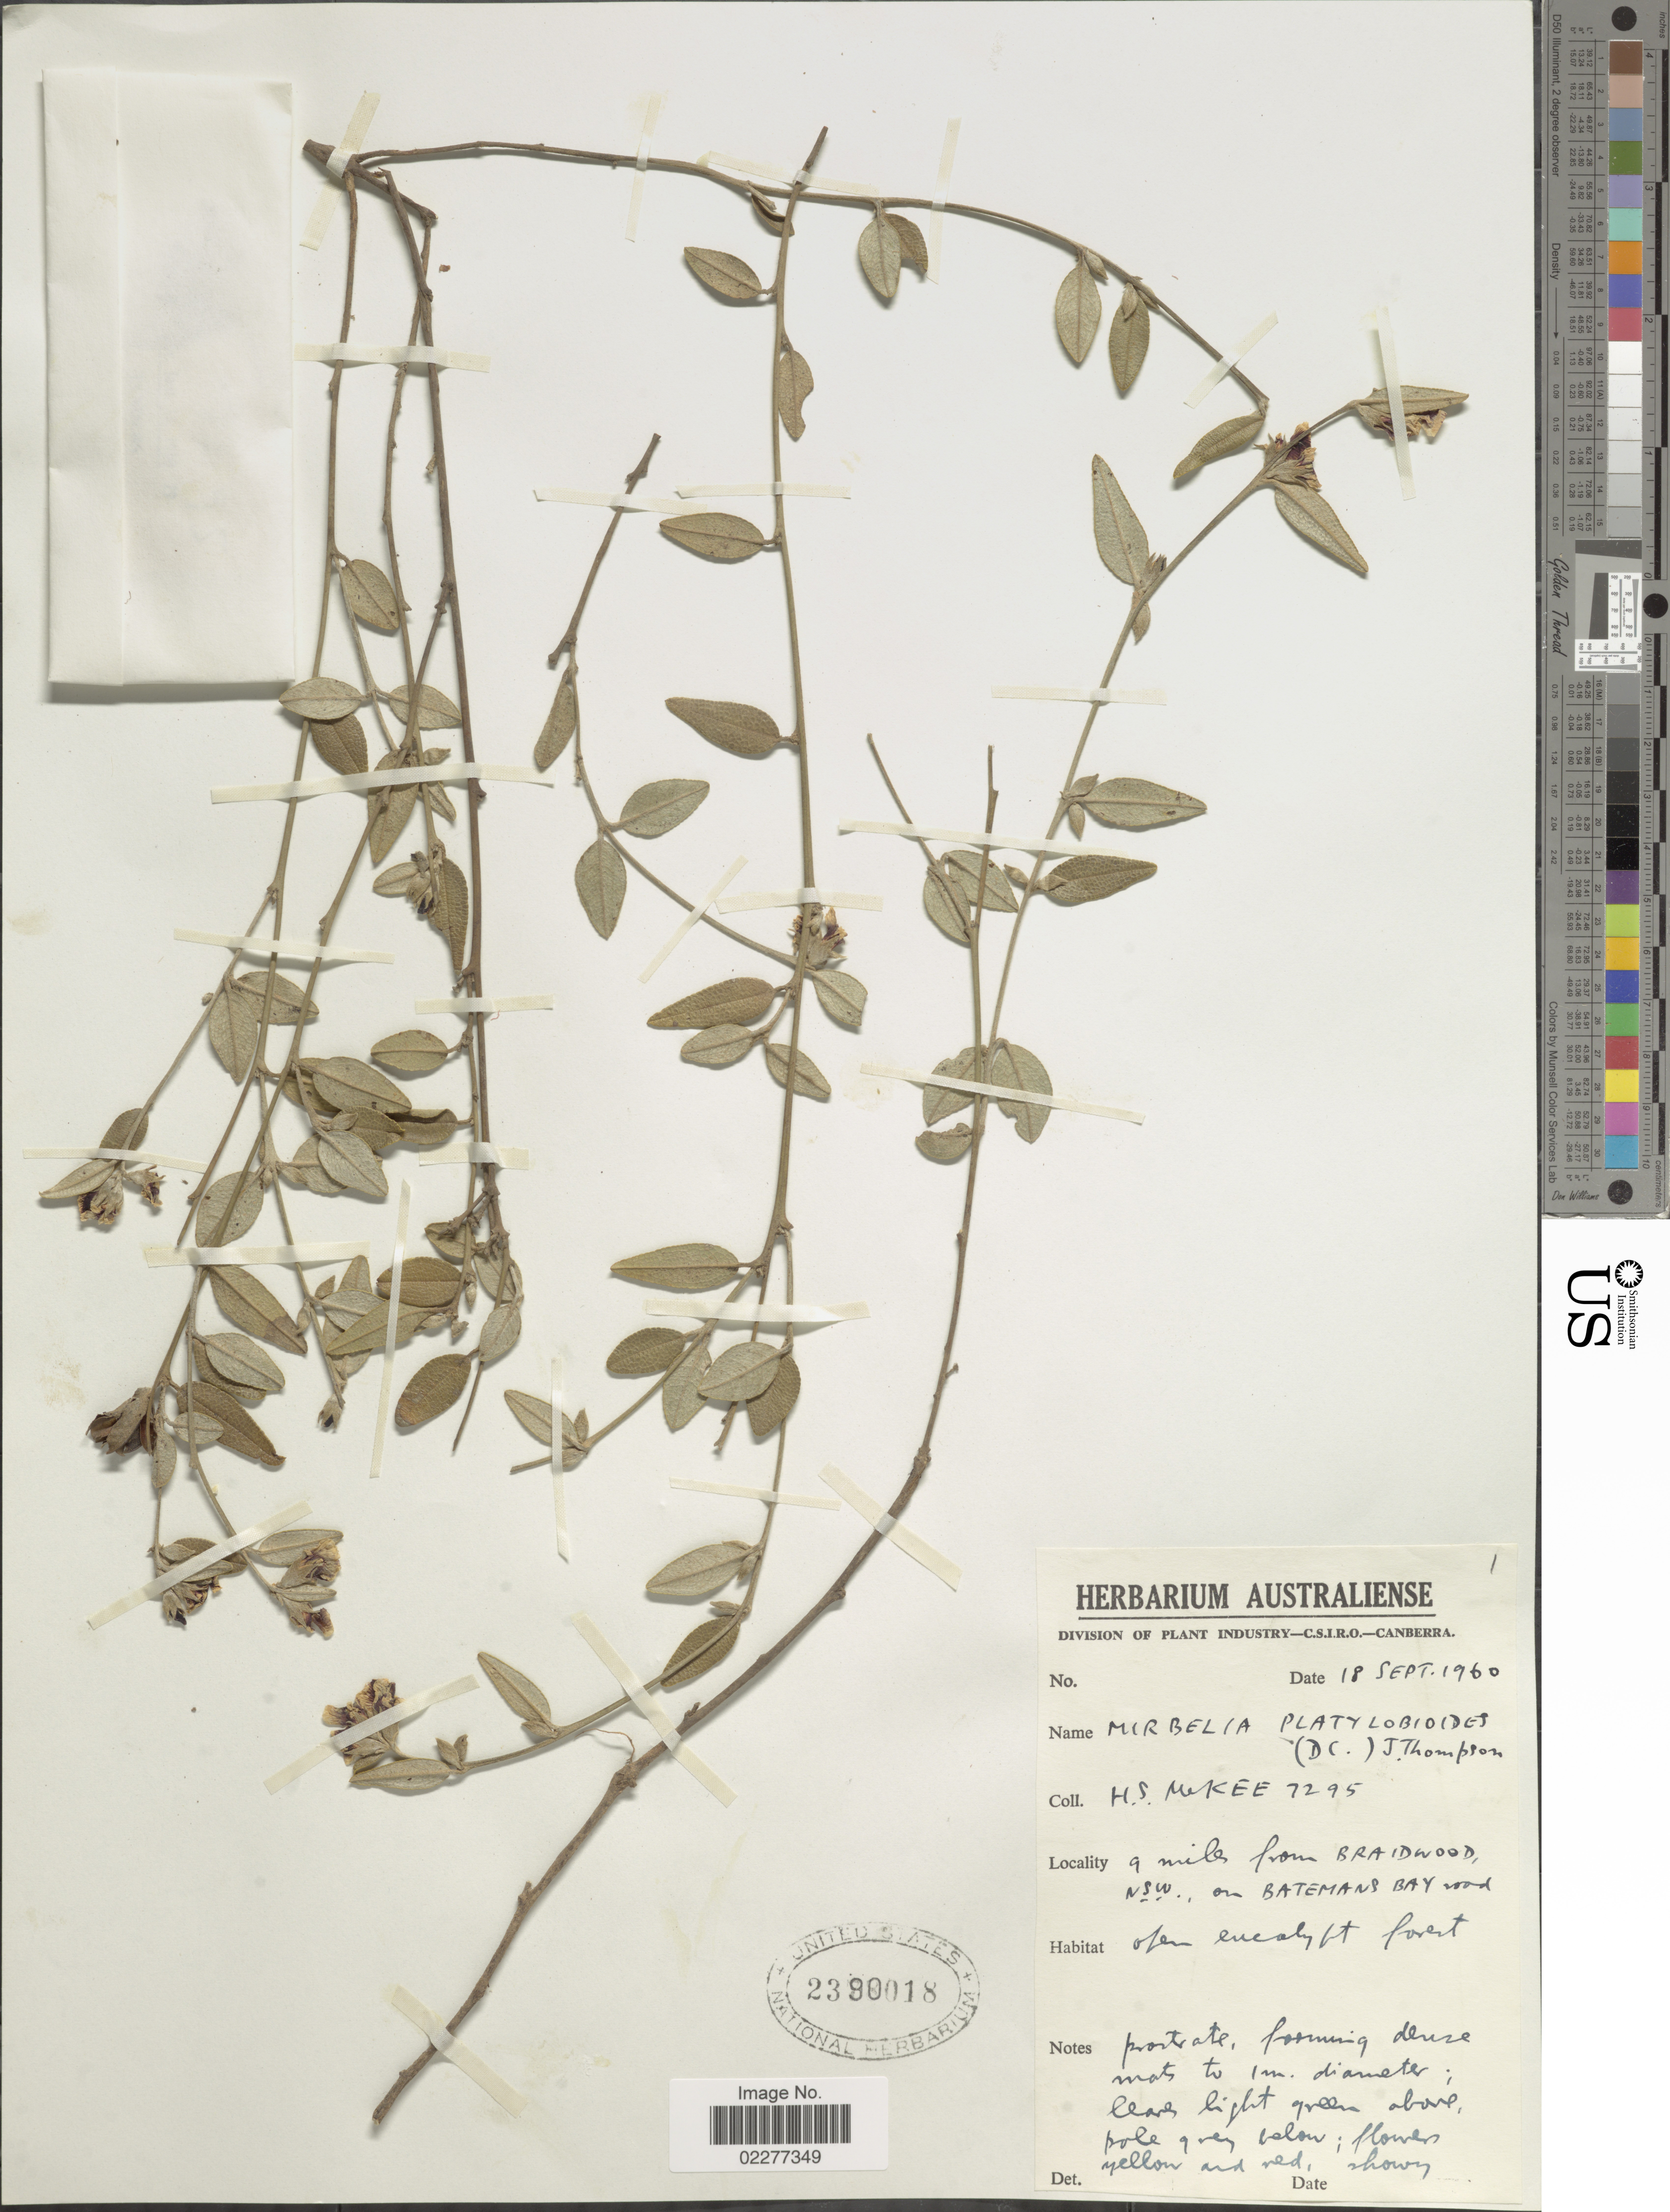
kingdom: Plantae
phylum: Tracheophyta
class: Magnoliopsida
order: Fabales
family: Fabaceae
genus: Mirbelia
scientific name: Mirbelia platylobioides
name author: (DC.) J. Thompson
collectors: H. S. McKee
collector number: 7295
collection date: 1960-09-18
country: Australia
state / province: New South Wales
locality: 9 miles from Braidwood, N.S.W., on Batemans Bay wood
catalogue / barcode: US 2390018